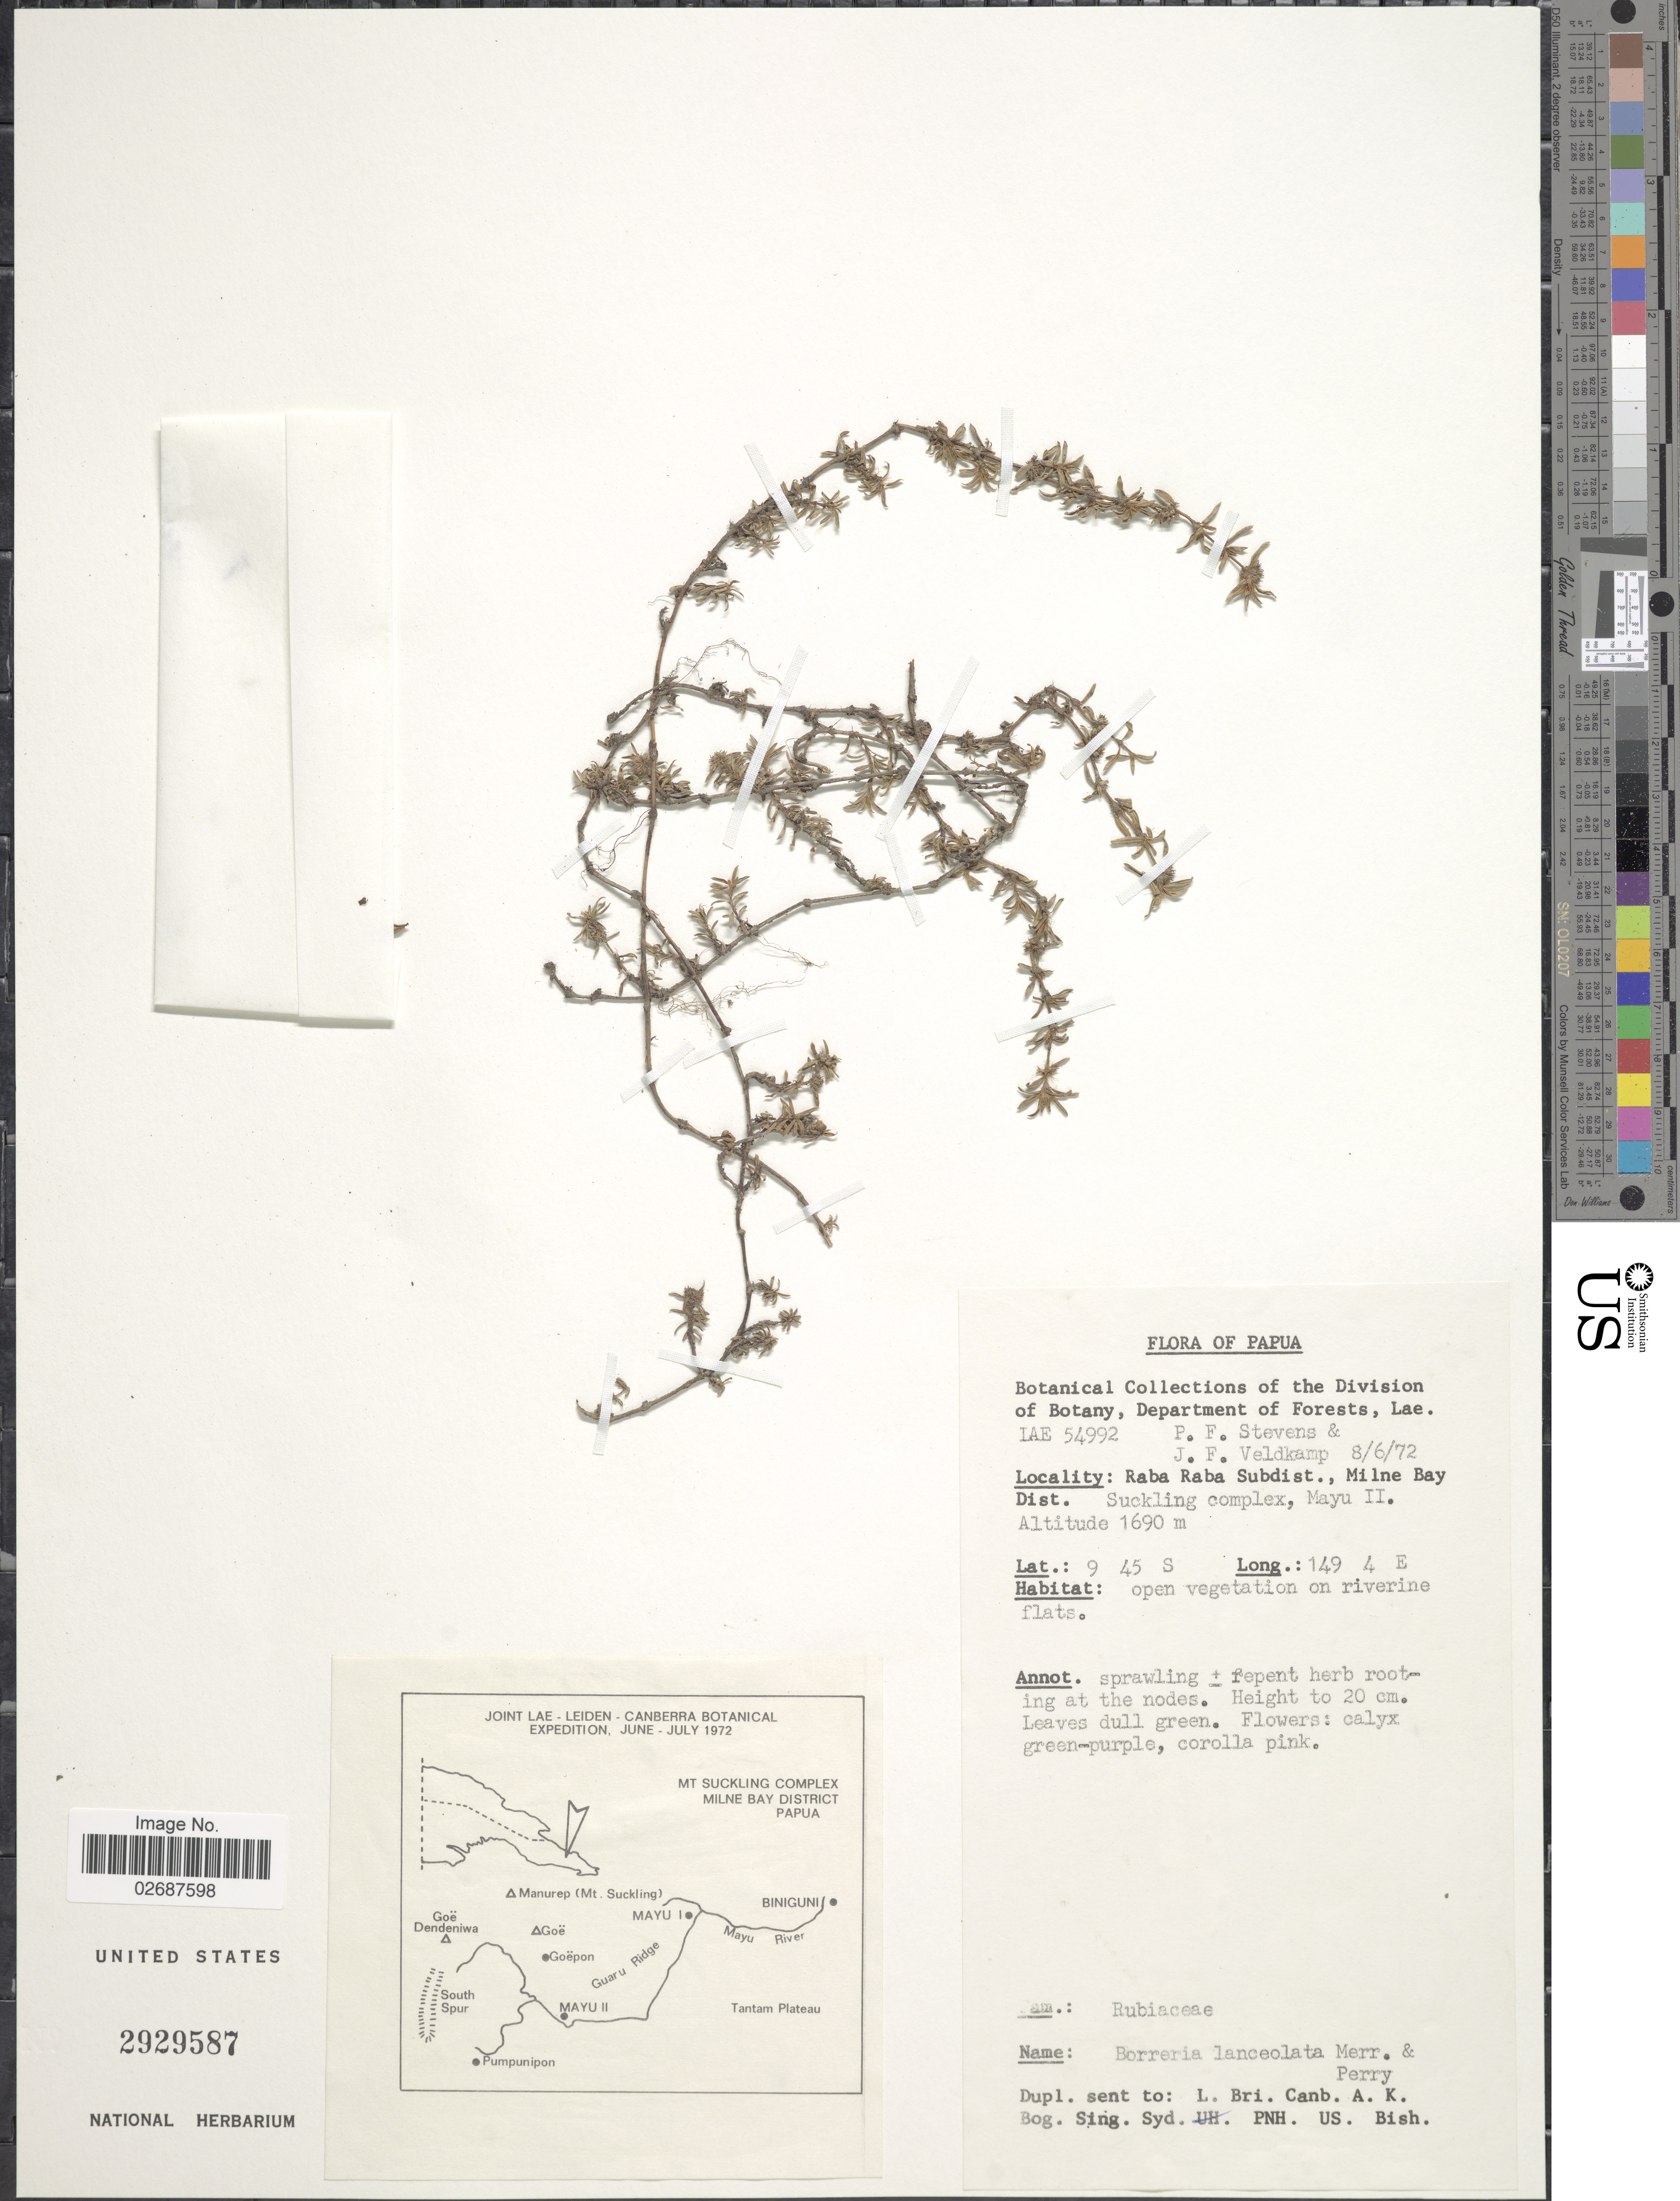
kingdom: Plantae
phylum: Tracheophyta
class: Magnoliopsida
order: Gentianales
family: Rubiaceae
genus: Borreria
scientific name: Borreria lanceolata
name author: Merr. & L.M. Perry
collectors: P. F. Stevens & J. F. Veldkamp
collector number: LAE 54992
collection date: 1972-06-08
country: Papua New Guinea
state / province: Milne Bay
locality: Papue, Raba Raba Subdist., Suckling compex, Mayu II.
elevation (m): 1690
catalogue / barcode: US 2929587